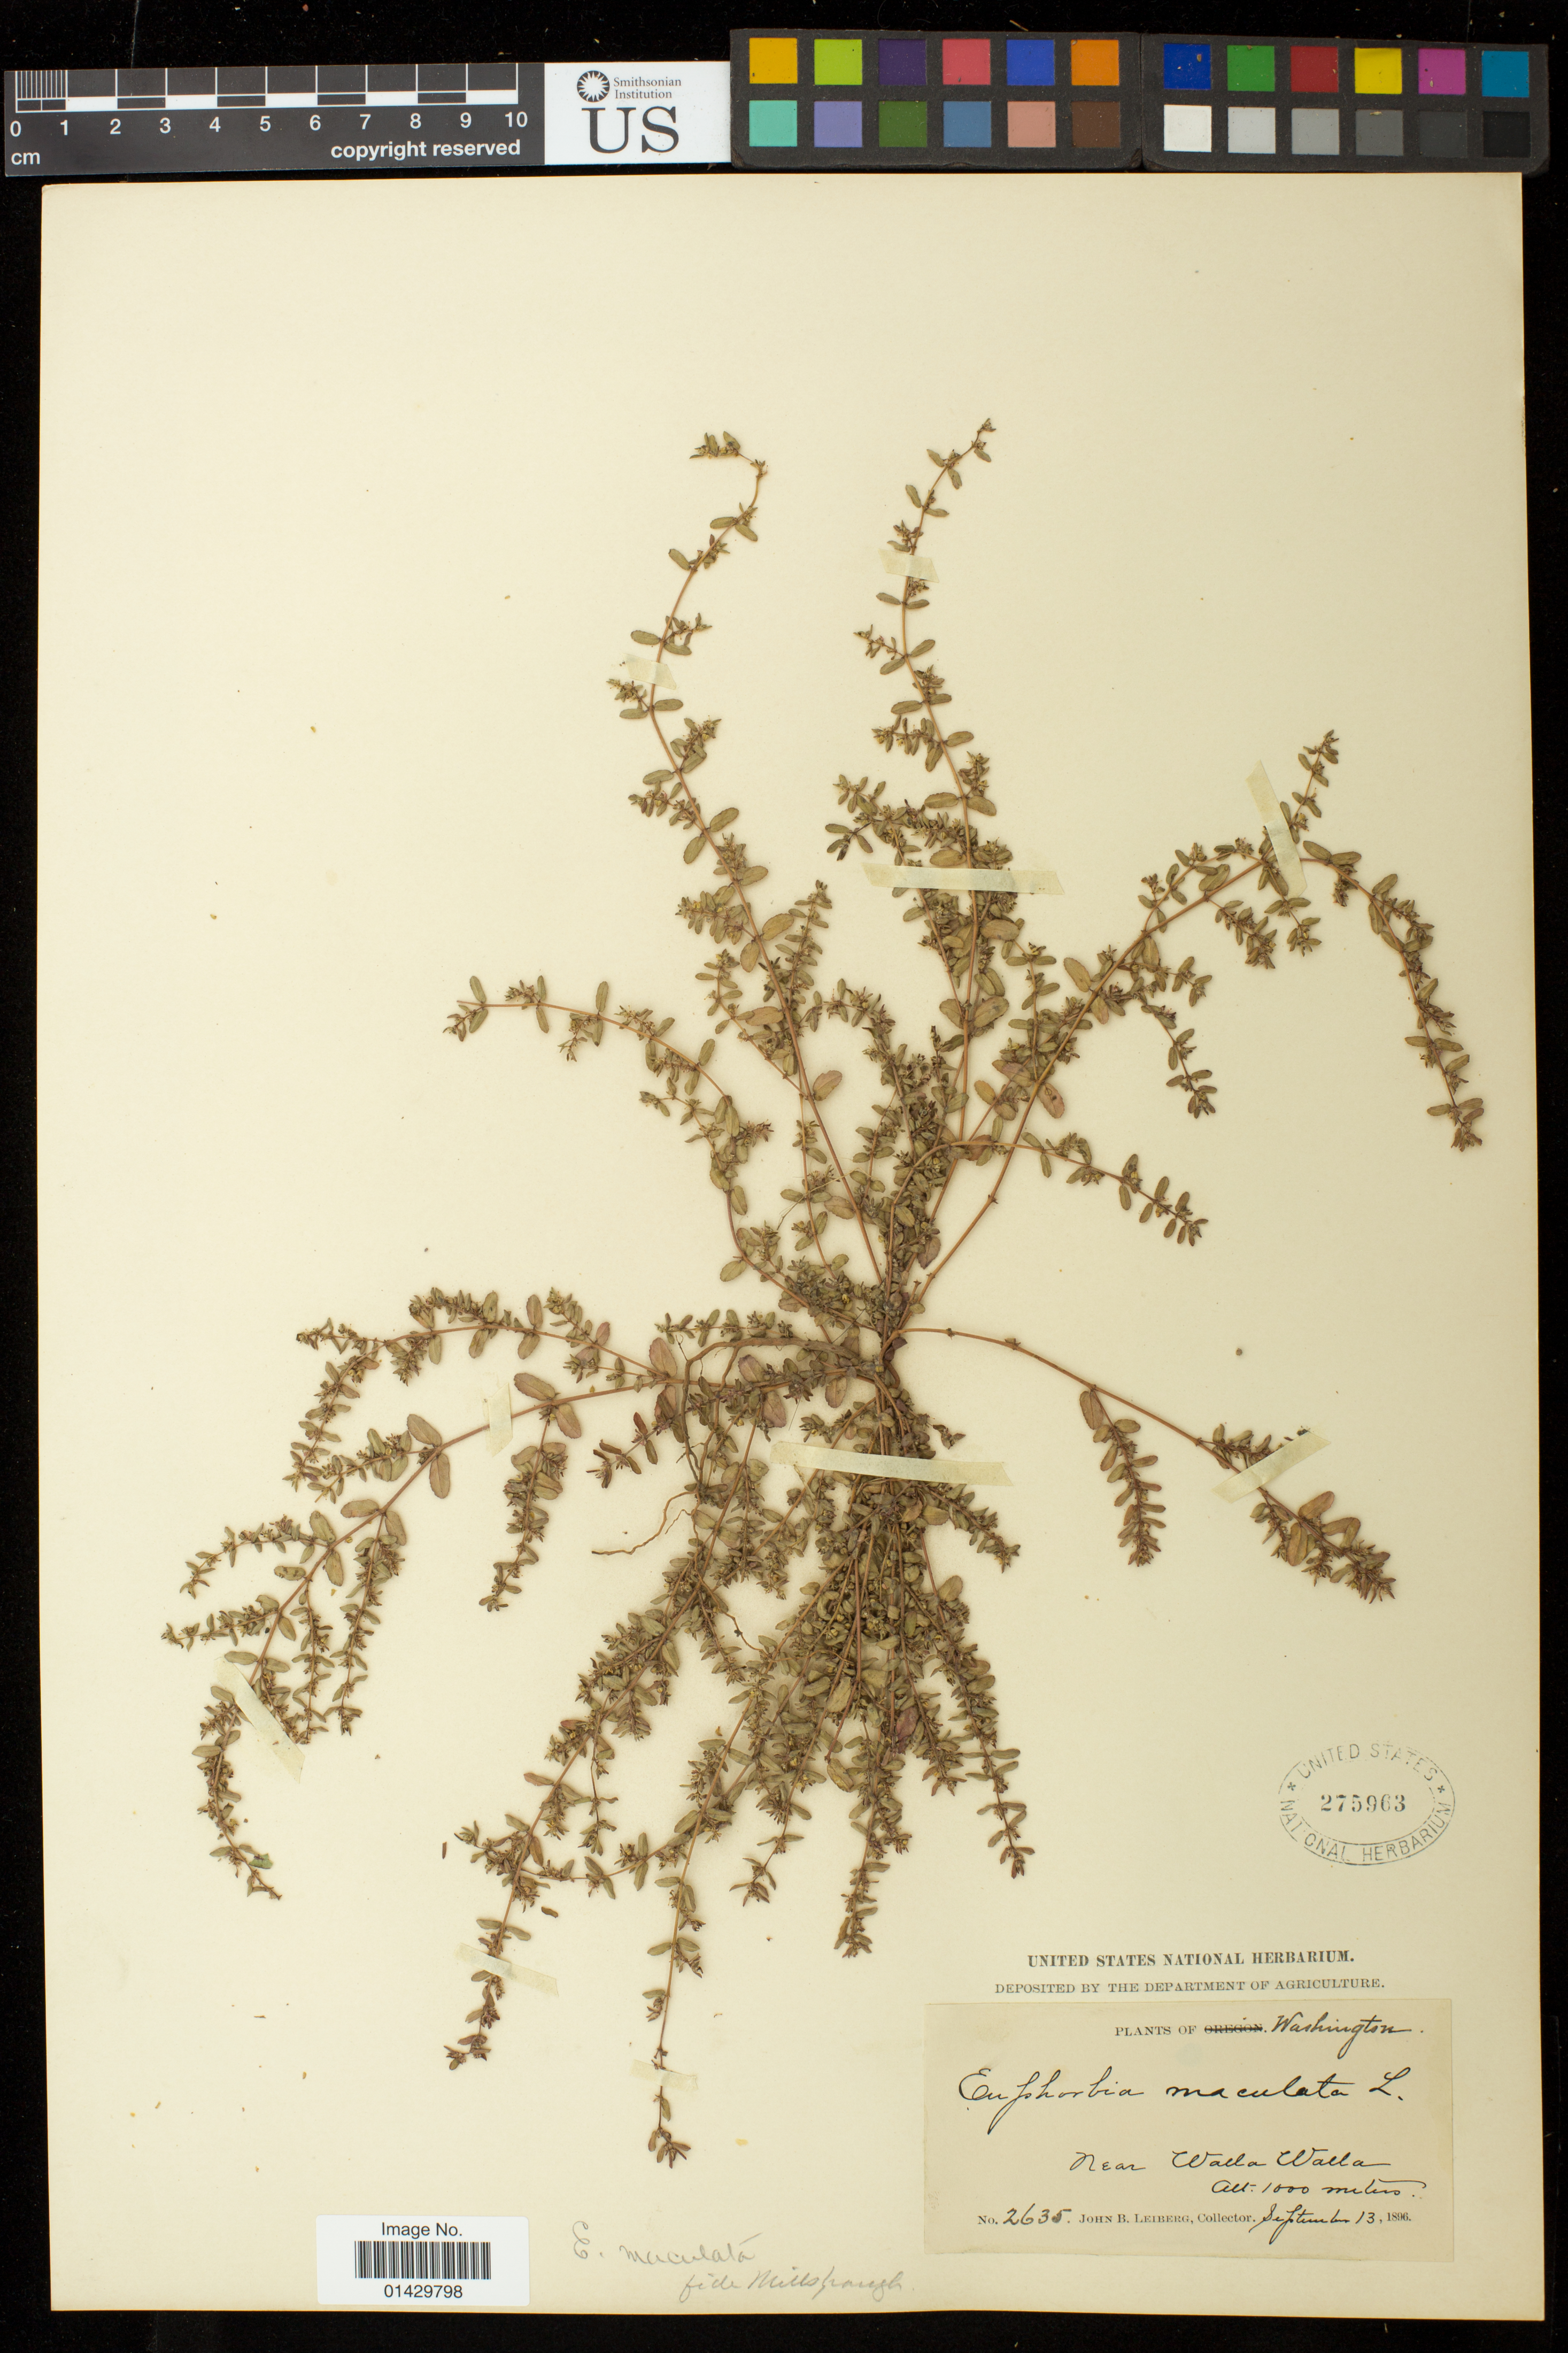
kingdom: Plantae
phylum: Tracheophyta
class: Magnoliopsida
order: Malpighiales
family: Euphorbiaceae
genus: Euphorbia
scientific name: Euphorbia maculata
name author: L.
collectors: J. Leiberg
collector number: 2635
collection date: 1896-09-13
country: United States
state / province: Washington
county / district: Walla Walla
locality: Near Walla Walla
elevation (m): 1000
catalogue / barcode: US 275963